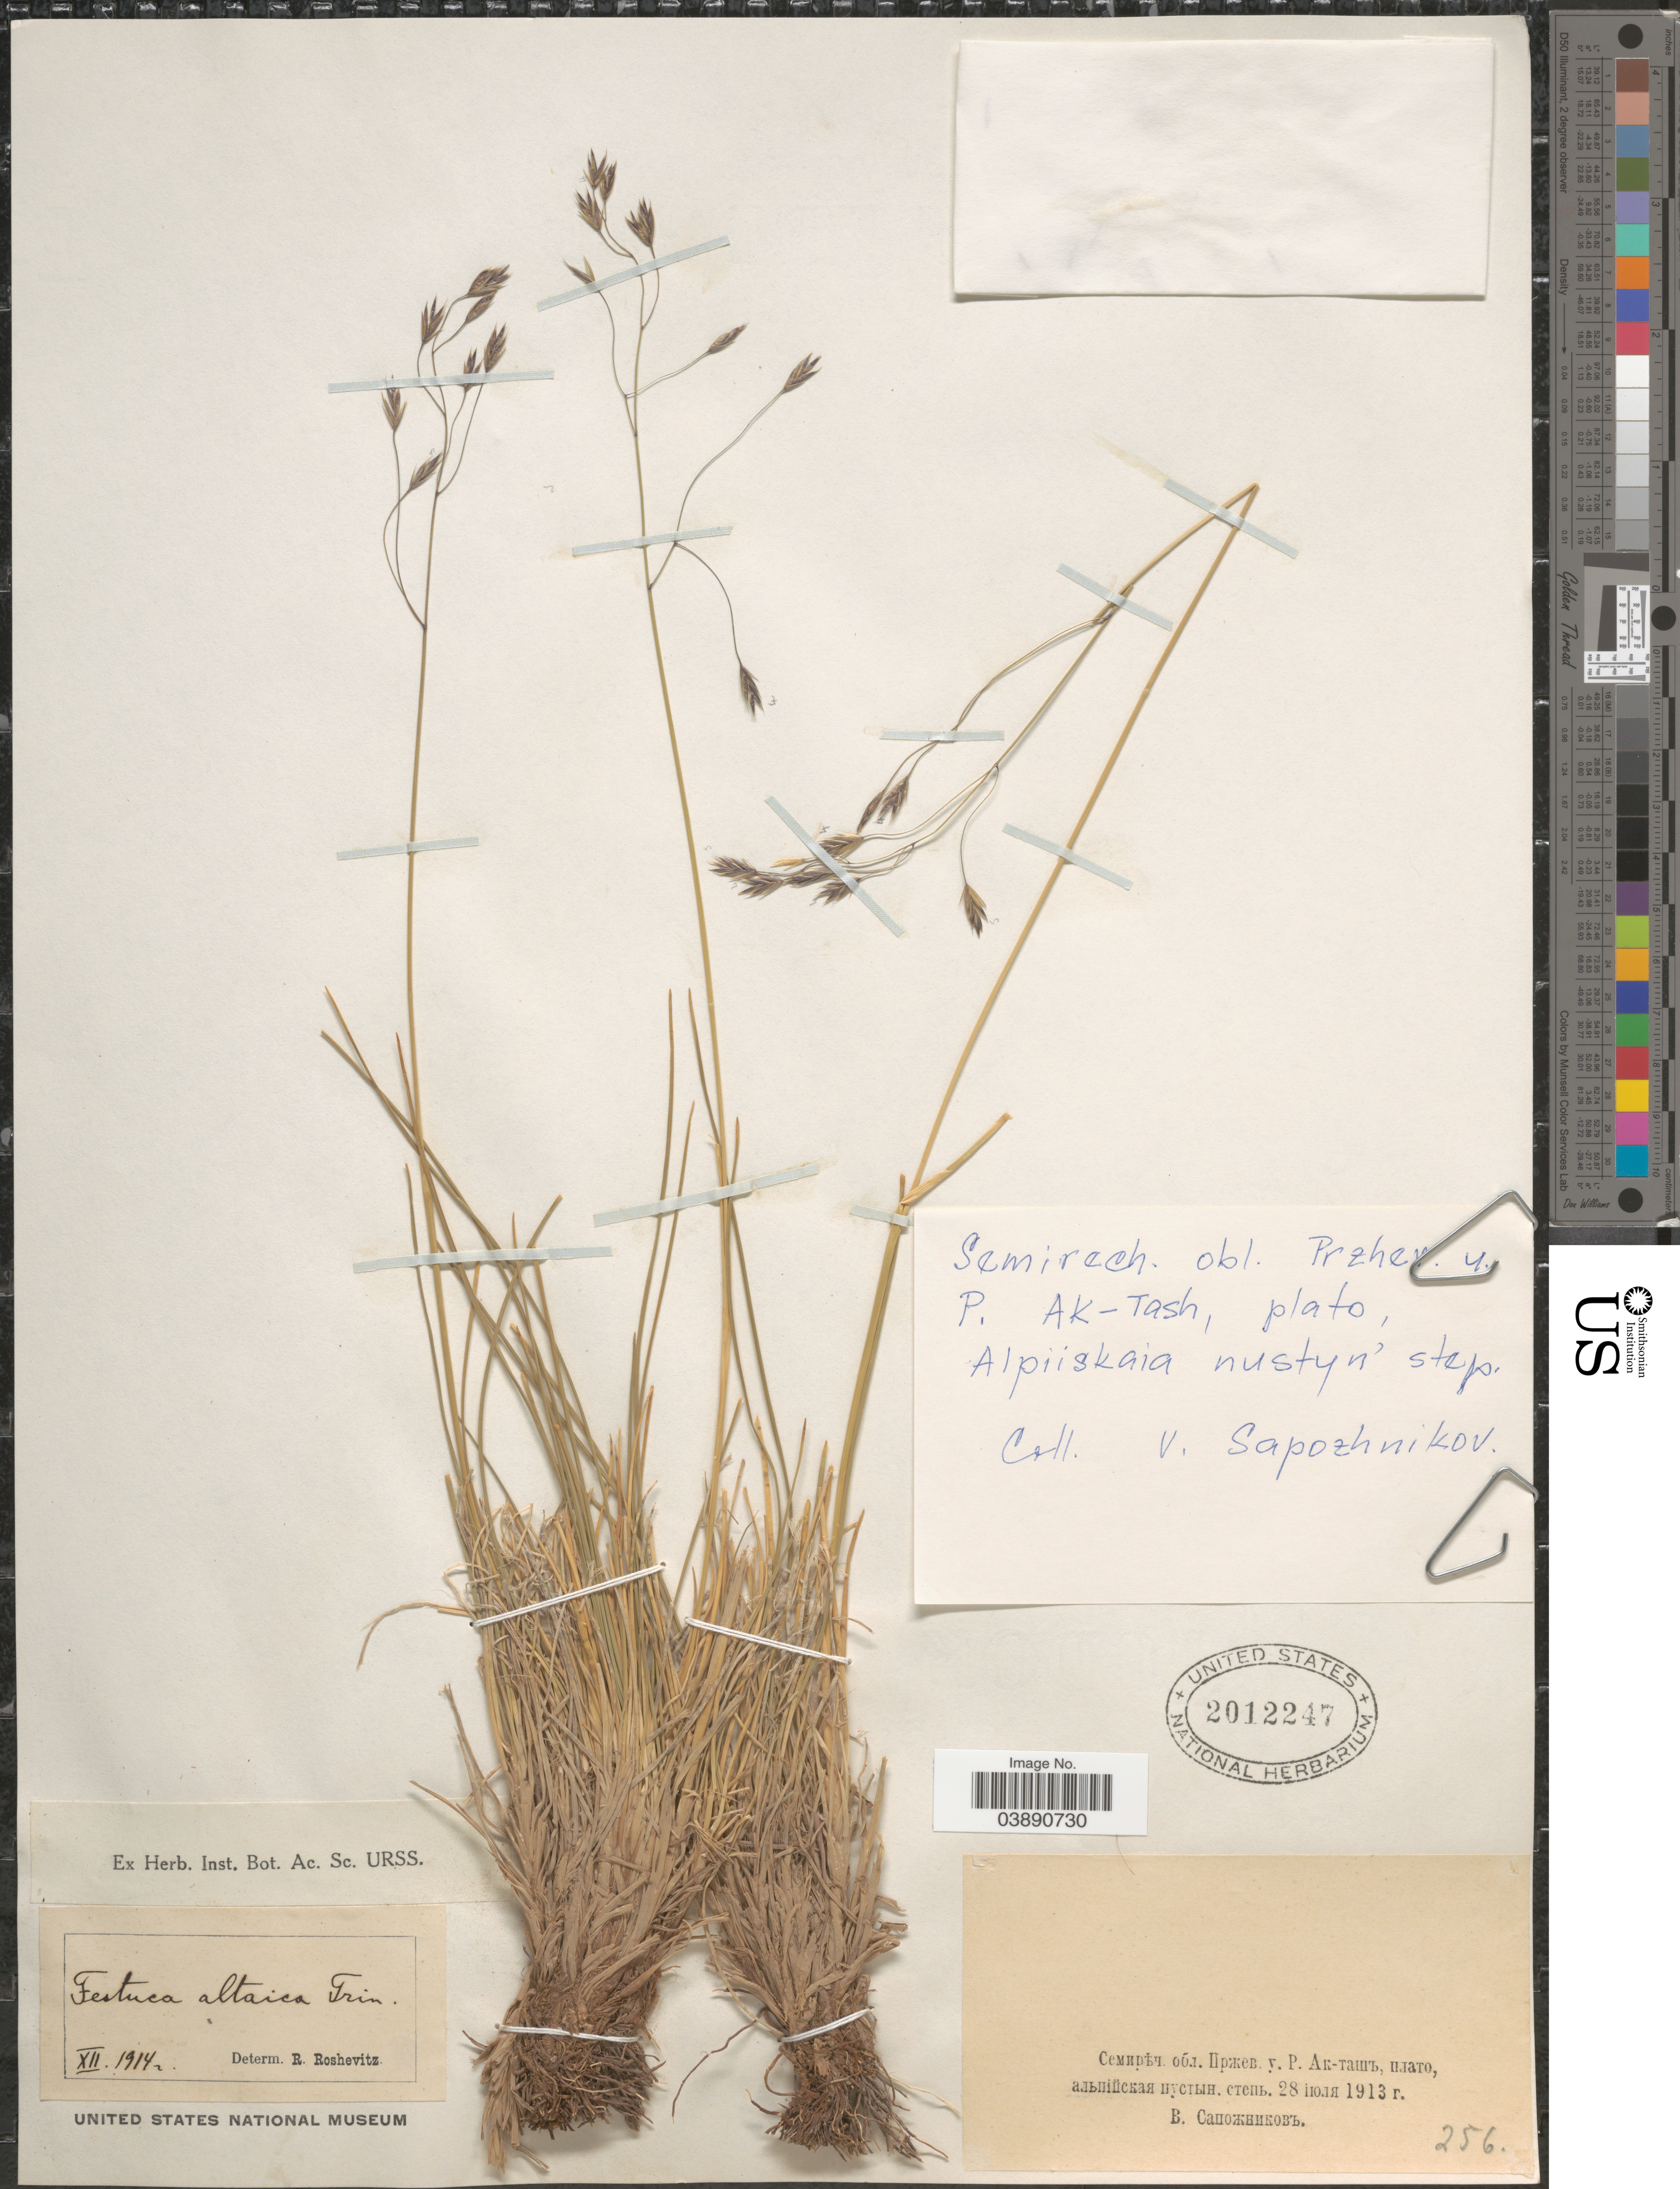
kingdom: Plantae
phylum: Tracheophyta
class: Liliopsida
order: Poales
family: Poaceae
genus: Festuca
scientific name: Festuca altaica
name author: Trin.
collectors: V. Sapozhnikov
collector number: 256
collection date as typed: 28 x 1913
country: Kyrgyzstan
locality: P. Ak-Tash, plato, Alpiiskaia nustyn' step.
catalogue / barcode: US 2012247